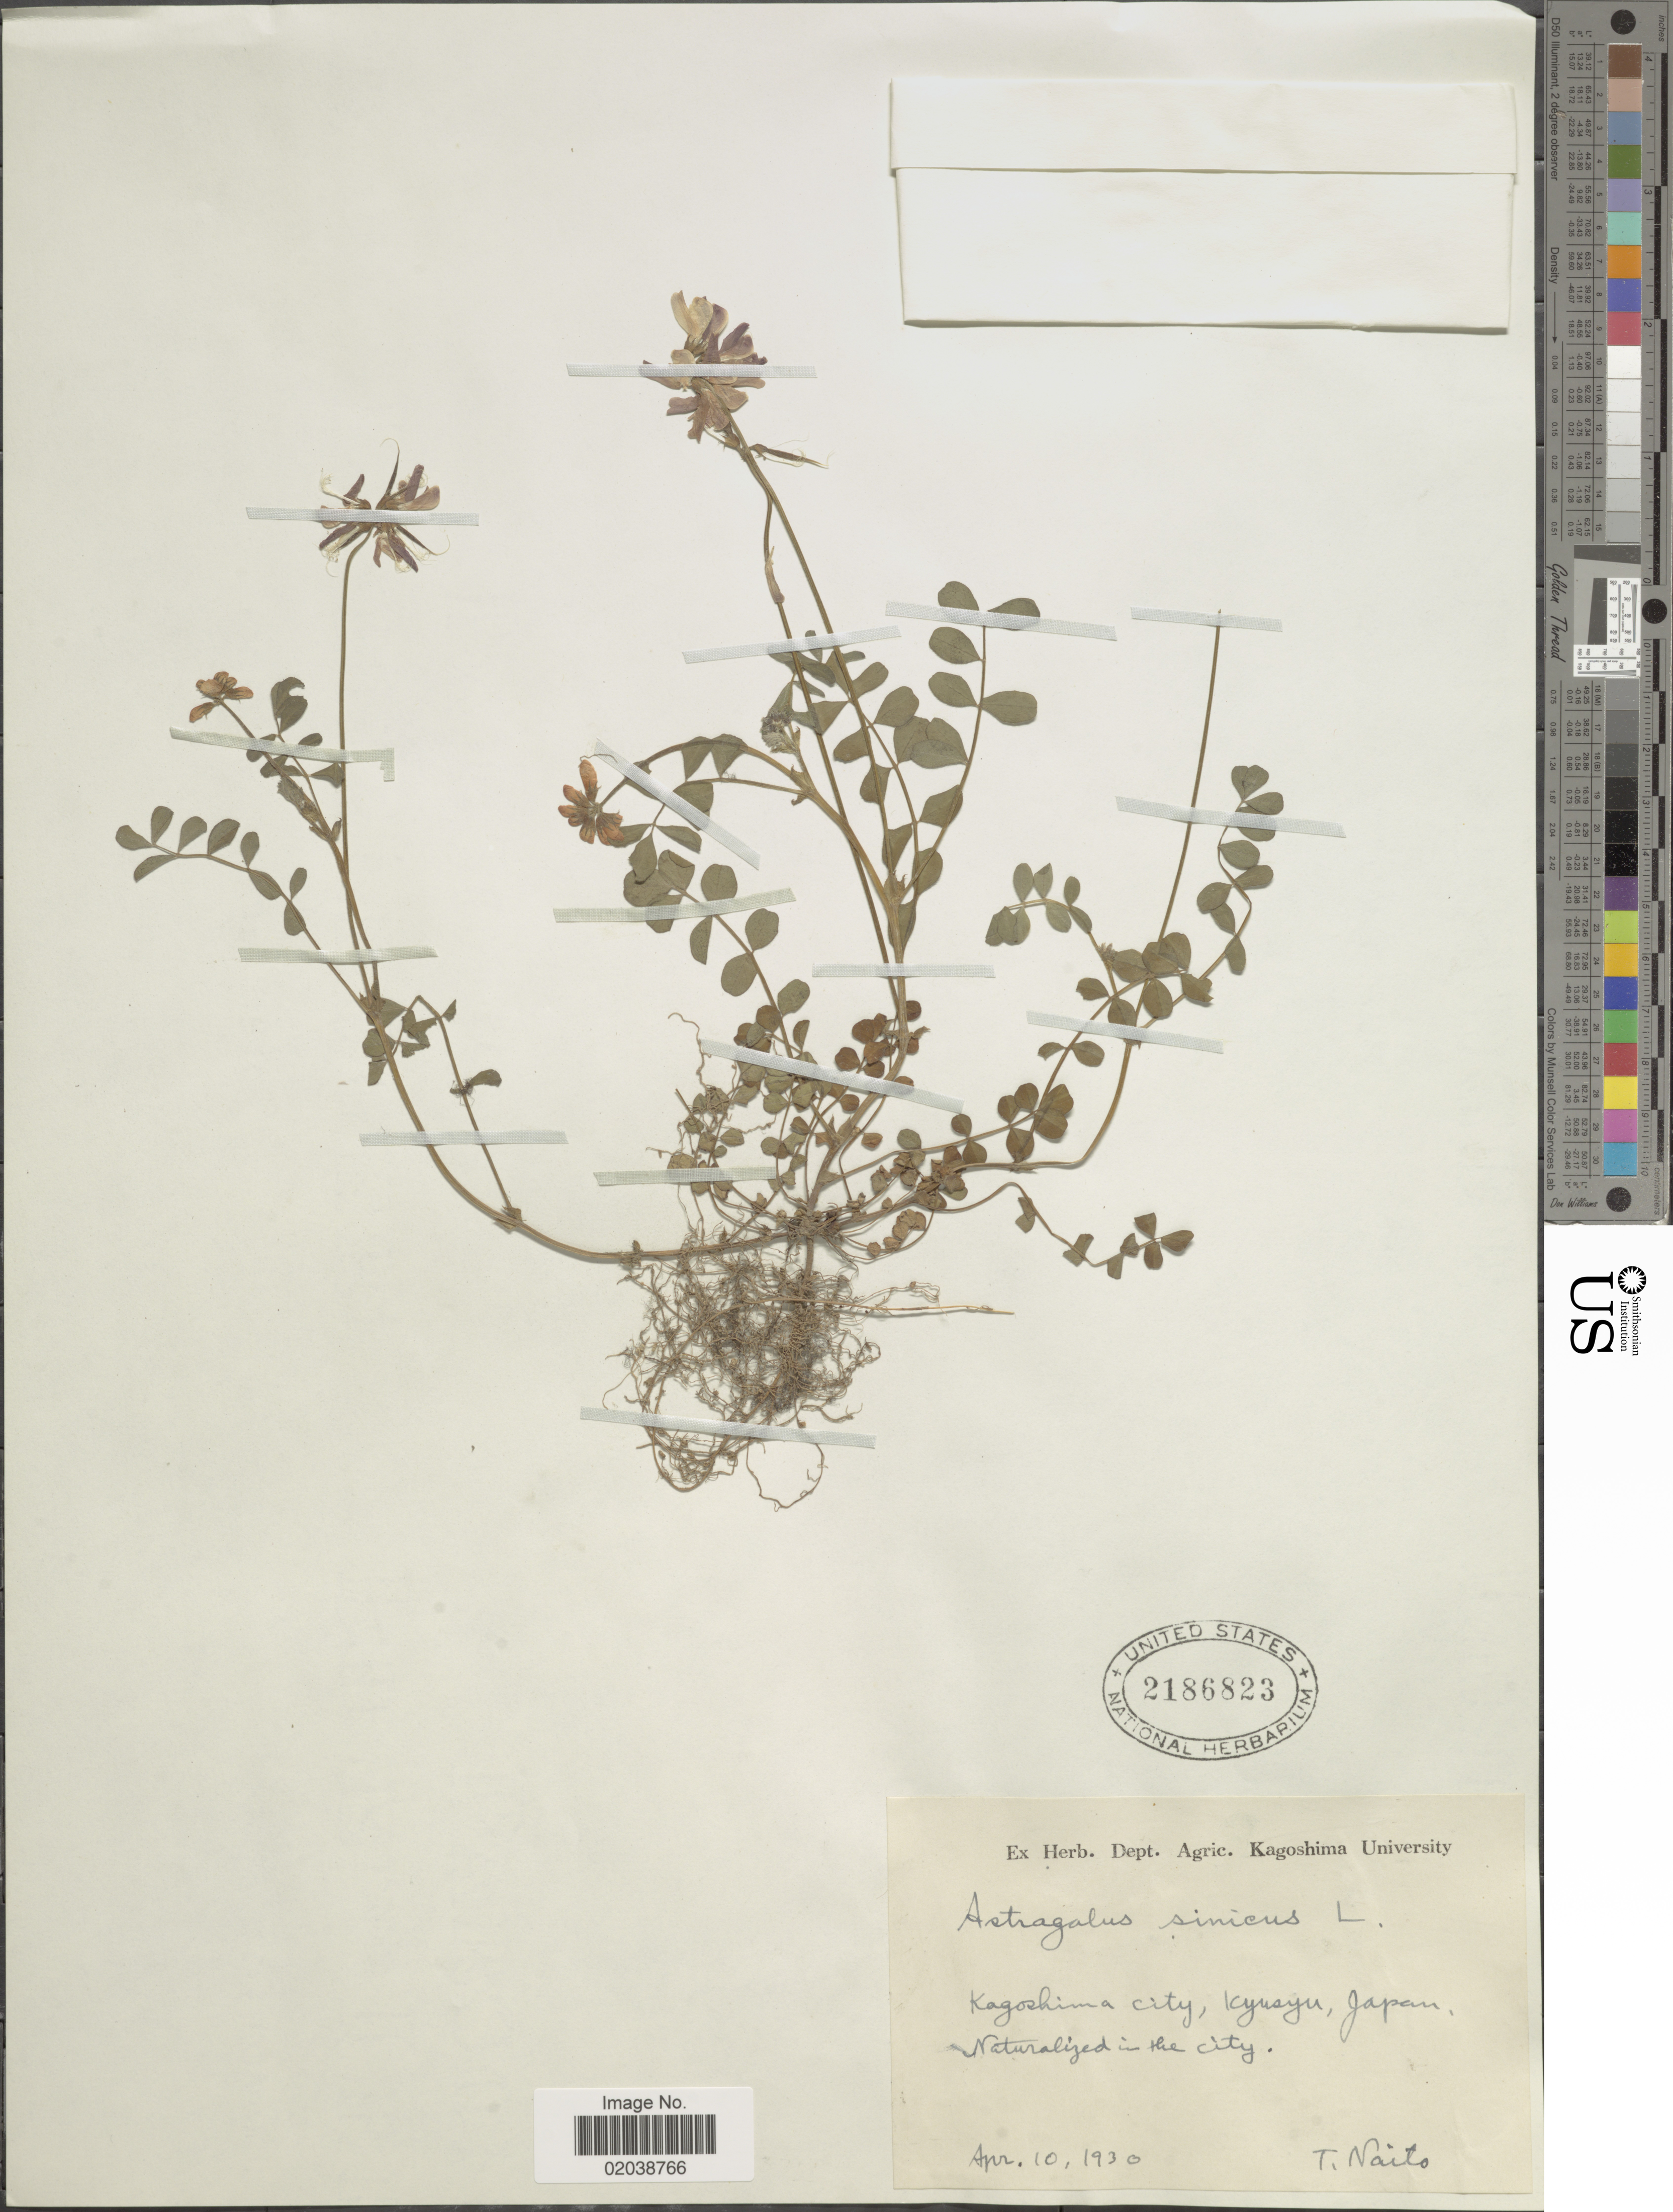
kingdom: Plantae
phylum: Tracheophyta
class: Magnoliopsida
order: Fabales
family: Fabaceae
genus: Astragalus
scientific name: Astragalus sinicus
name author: L.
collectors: T. Naito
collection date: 1930-04-10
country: Japan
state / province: Kagosima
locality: Kagoshima city, Kyusyu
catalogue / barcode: US 2186823